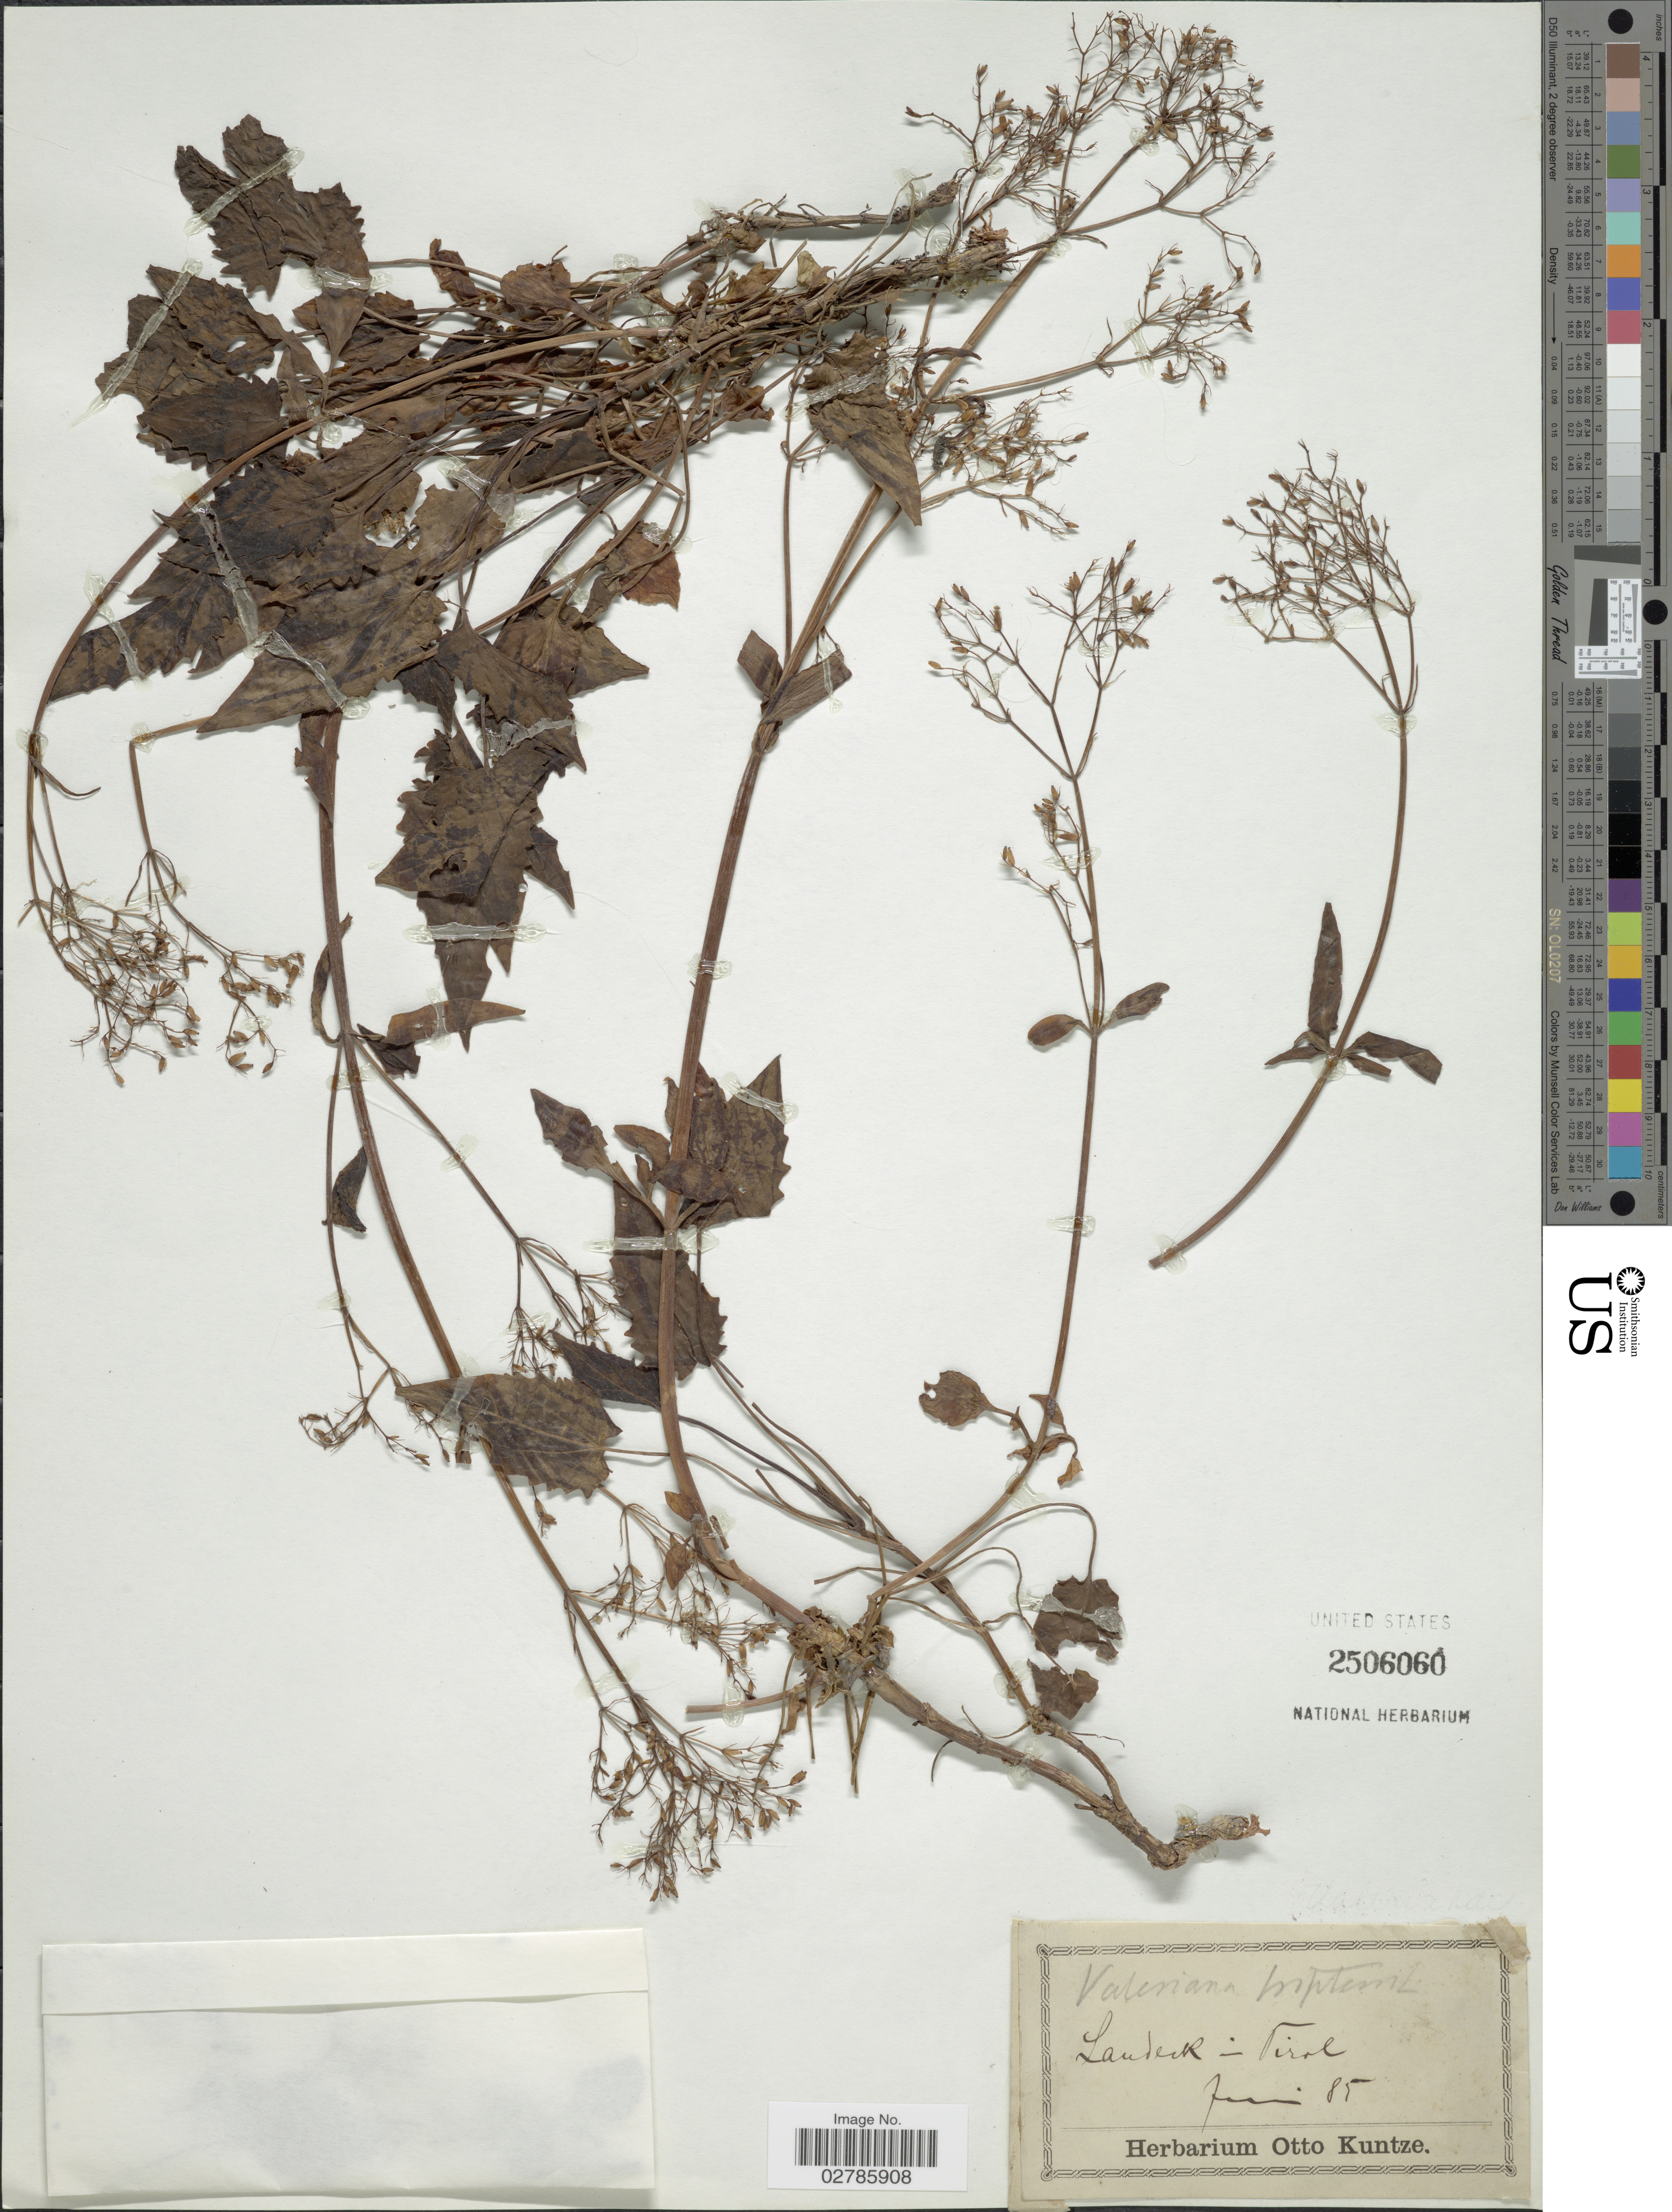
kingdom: Plantae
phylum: Tracheophyta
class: Magnoliopsida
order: Dipsacales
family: Caprifoliaceae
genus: Valeriana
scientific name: Valeriana tripteris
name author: L.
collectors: ex herb. Otto Kuntze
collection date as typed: Transcribed d/m/y: /6/85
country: Austria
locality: Landeck - Tirol.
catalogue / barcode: US 2506060